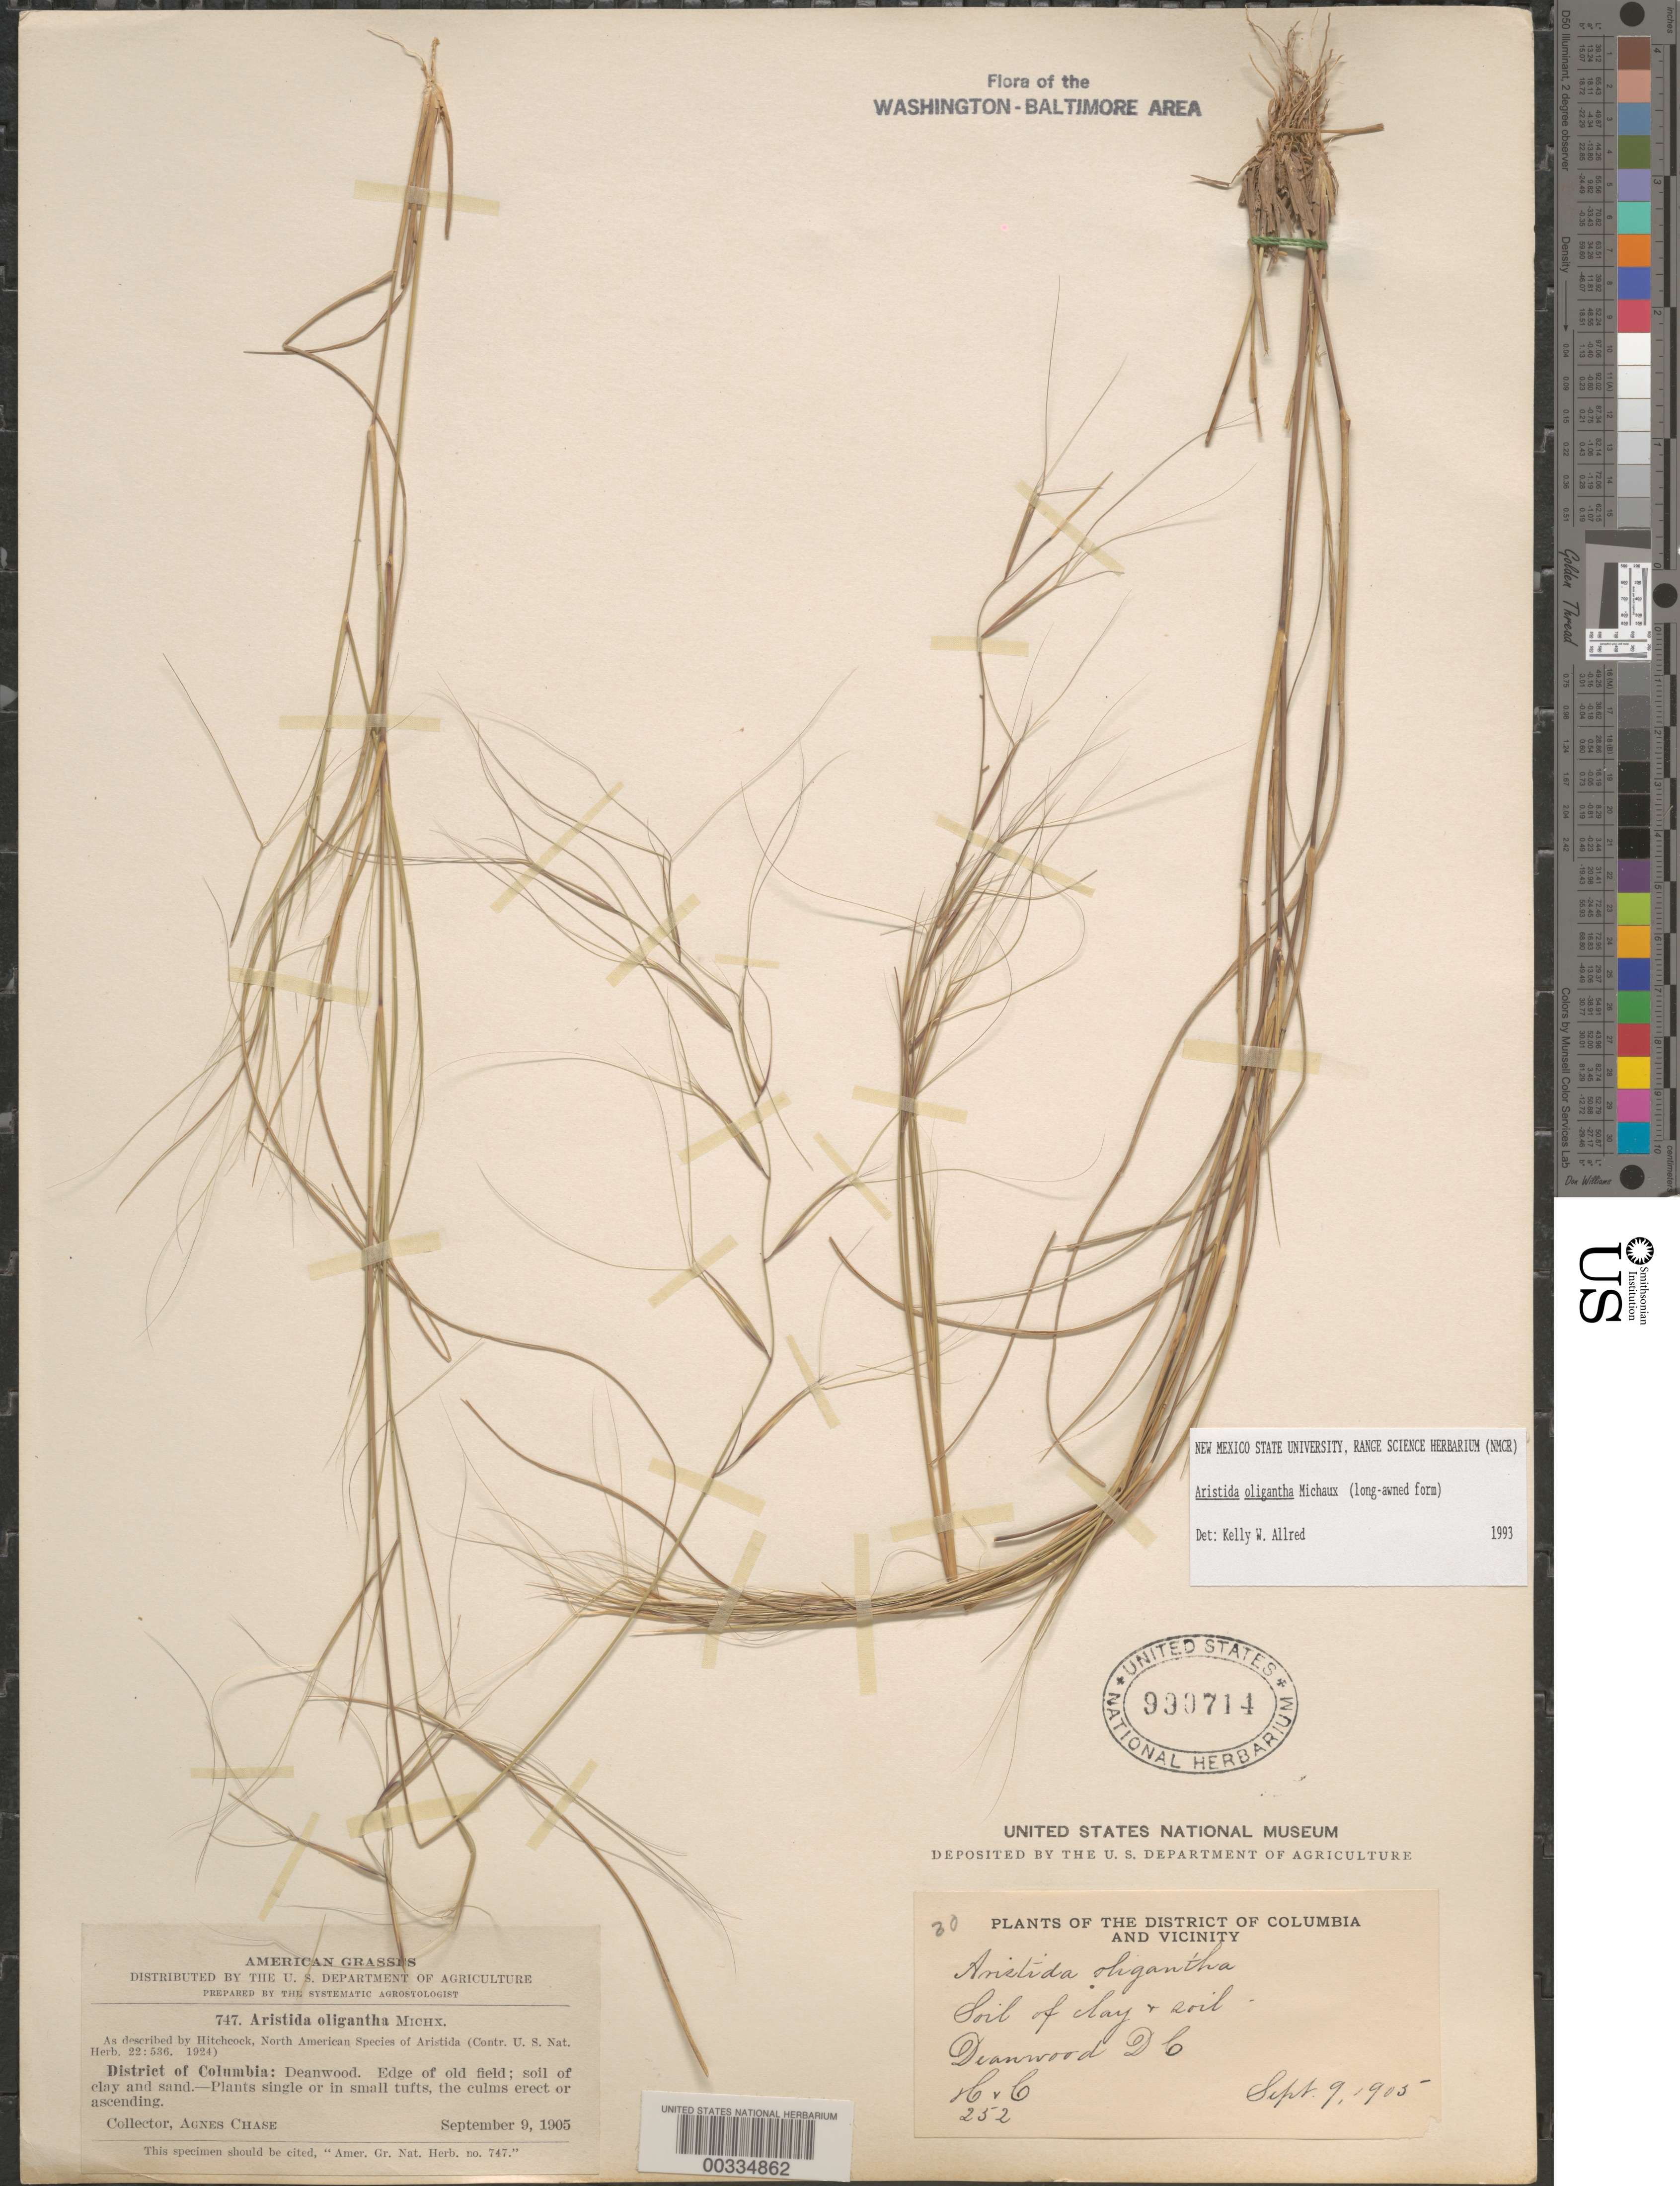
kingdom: Plantae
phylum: Tracheophyta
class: Liliopsida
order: Poales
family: Poaceae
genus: Aristida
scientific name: Aristida oligantha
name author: Michx.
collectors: A. Chase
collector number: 747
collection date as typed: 09 Sep 1905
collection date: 1905-09-09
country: United States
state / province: District of Columbia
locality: Deanwood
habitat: Edge of old field, soil of clay and sand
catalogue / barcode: US 990714